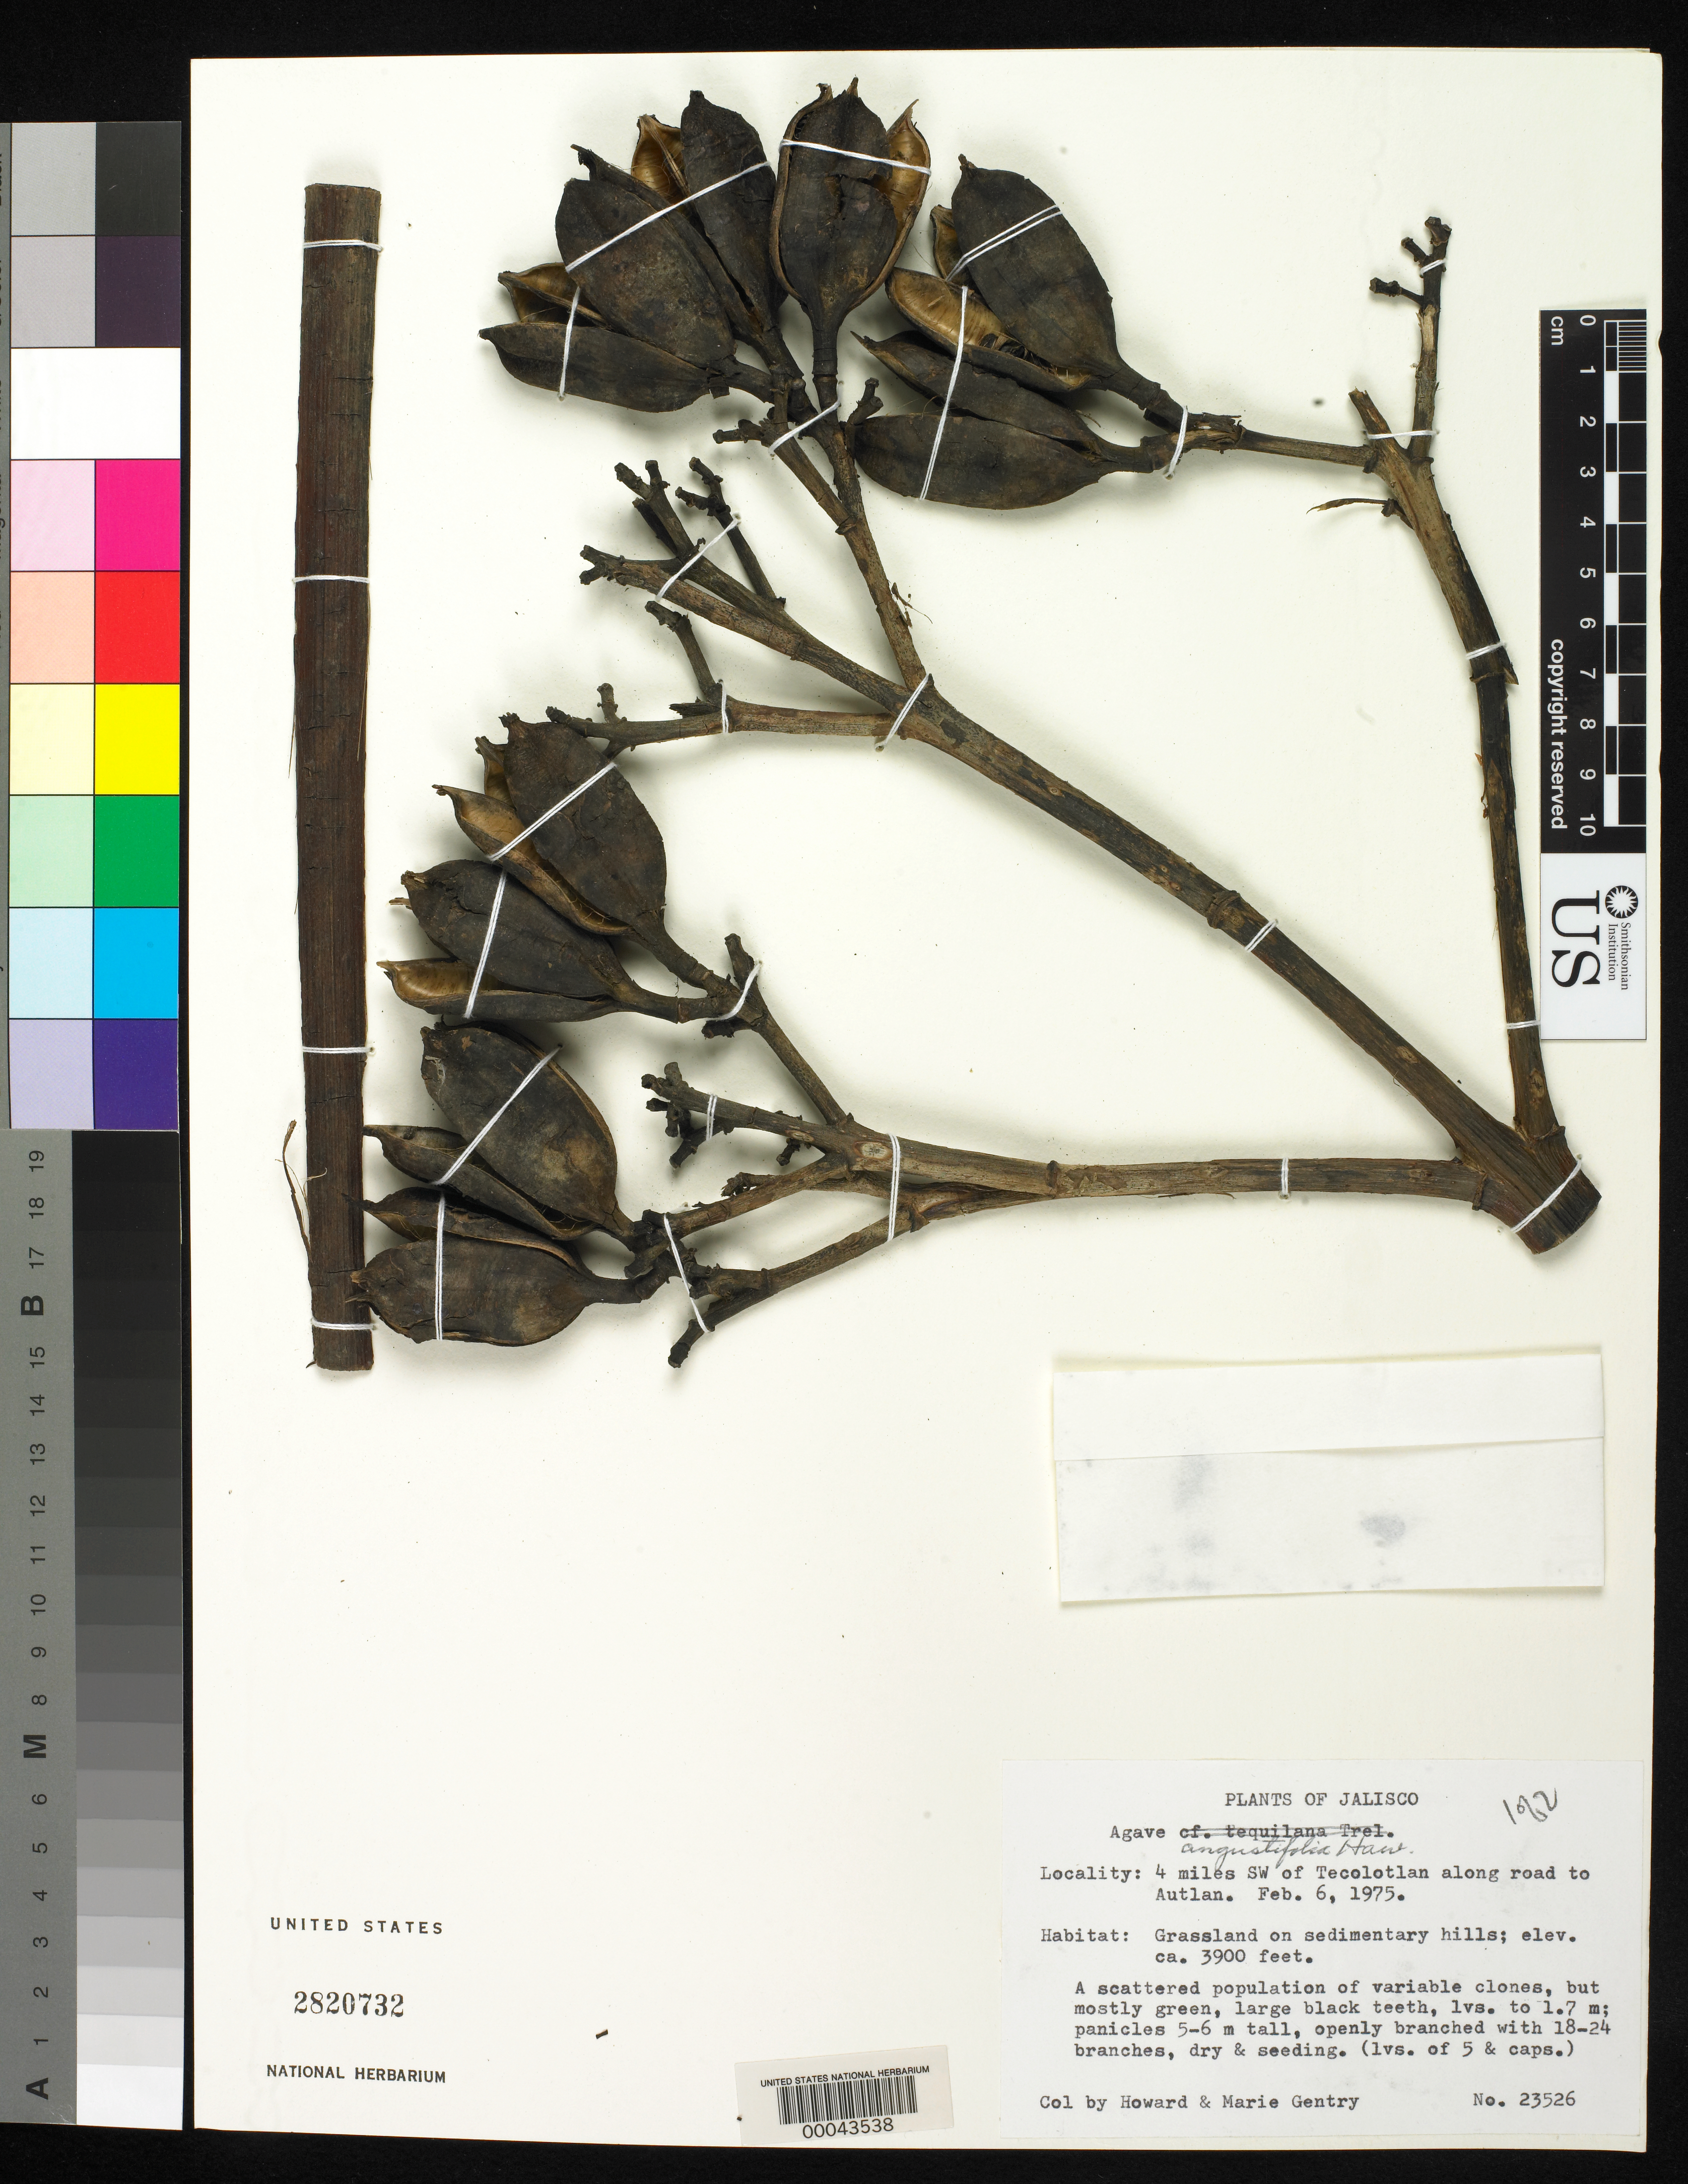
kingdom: Plantae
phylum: Tracheophyta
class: Liliopsida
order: Asparagales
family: Asparagaceae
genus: Agave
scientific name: Agave angustifolia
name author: Haw.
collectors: H. S. Gentry & M. Gentry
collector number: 23526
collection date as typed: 06 Feb 1975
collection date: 1975-02-06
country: Mexico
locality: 4 mi SW of Tecolotlan along road to Autlan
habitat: Grassland on sedimentary hills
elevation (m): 1189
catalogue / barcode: US 2820732